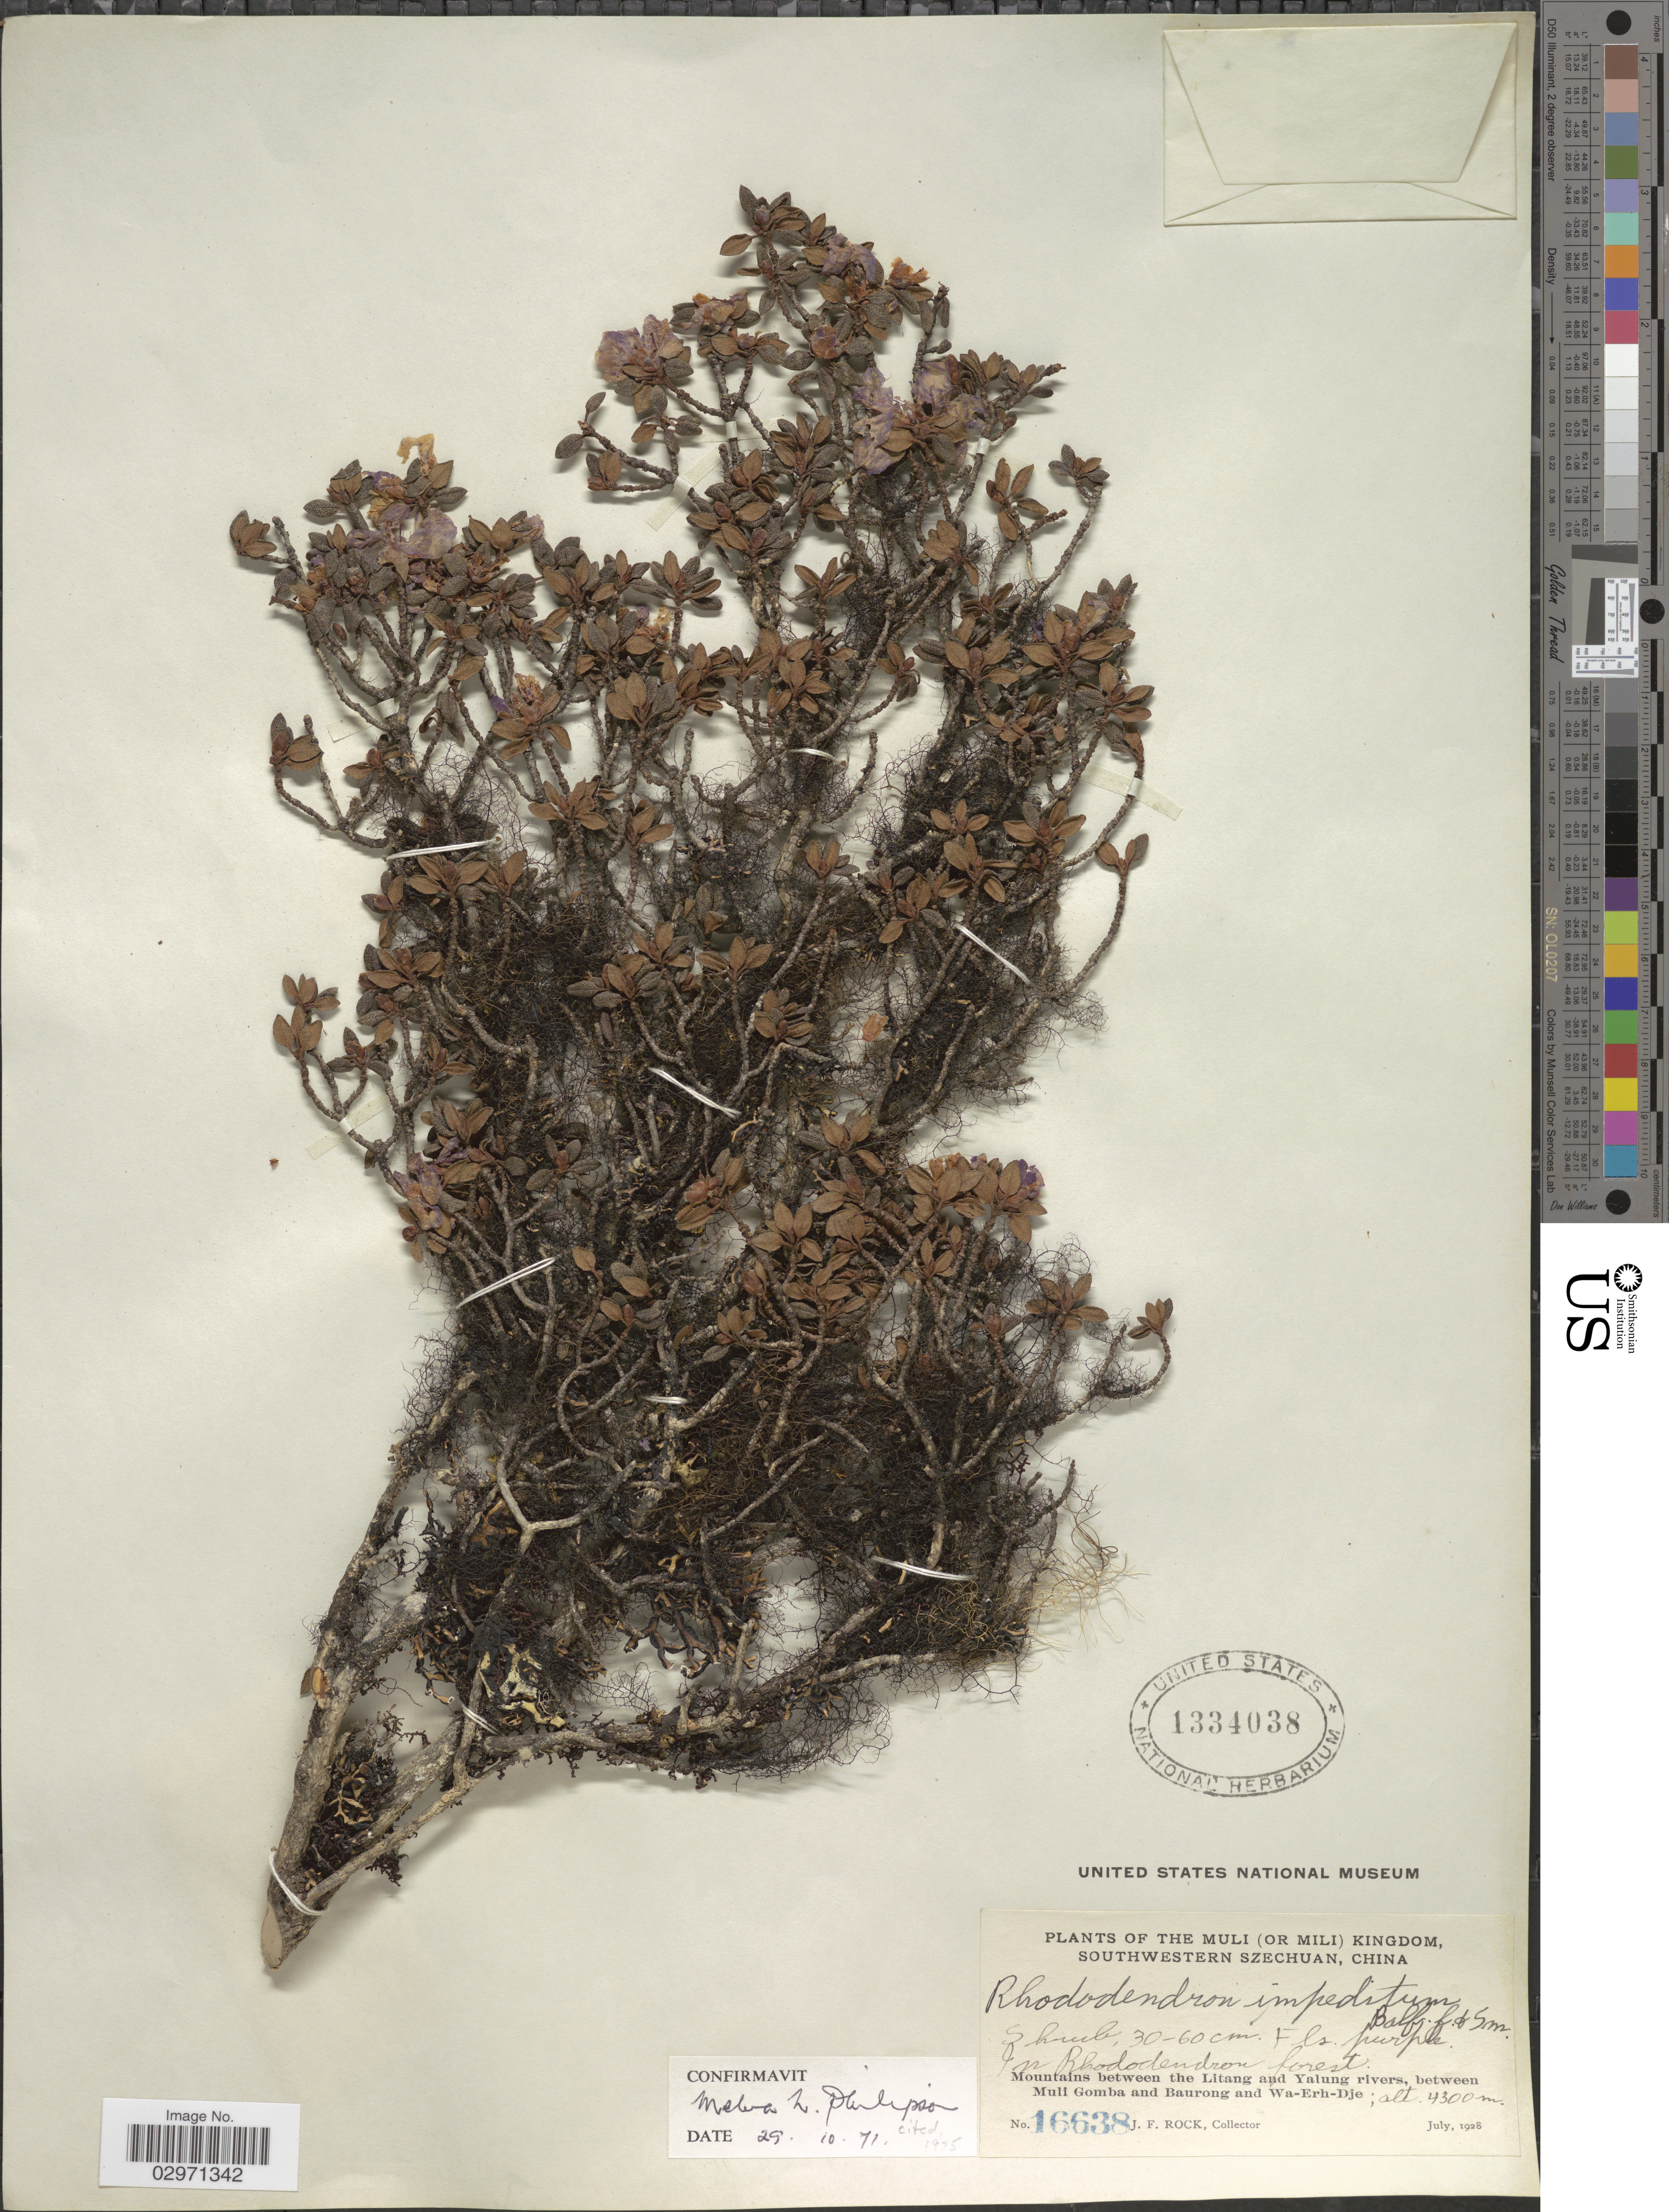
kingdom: Plantae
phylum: Tracheophyta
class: Magnoliopsida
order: Ericales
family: Ericaceae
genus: Rhododendron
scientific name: Rhododendron impeditum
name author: Balf. f. & W.W. Sm.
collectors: J. Rock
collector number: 16638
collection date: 1928-07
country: China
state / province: Sichuan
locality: Muli (Or Mili) Kingdom, Southwestern Szechuan. Mountains between the Litang and Yalung rivers, between Muli Gomba and Baurong and Wa-Erh-Dje.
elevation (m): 4300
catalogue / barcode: US 1334038